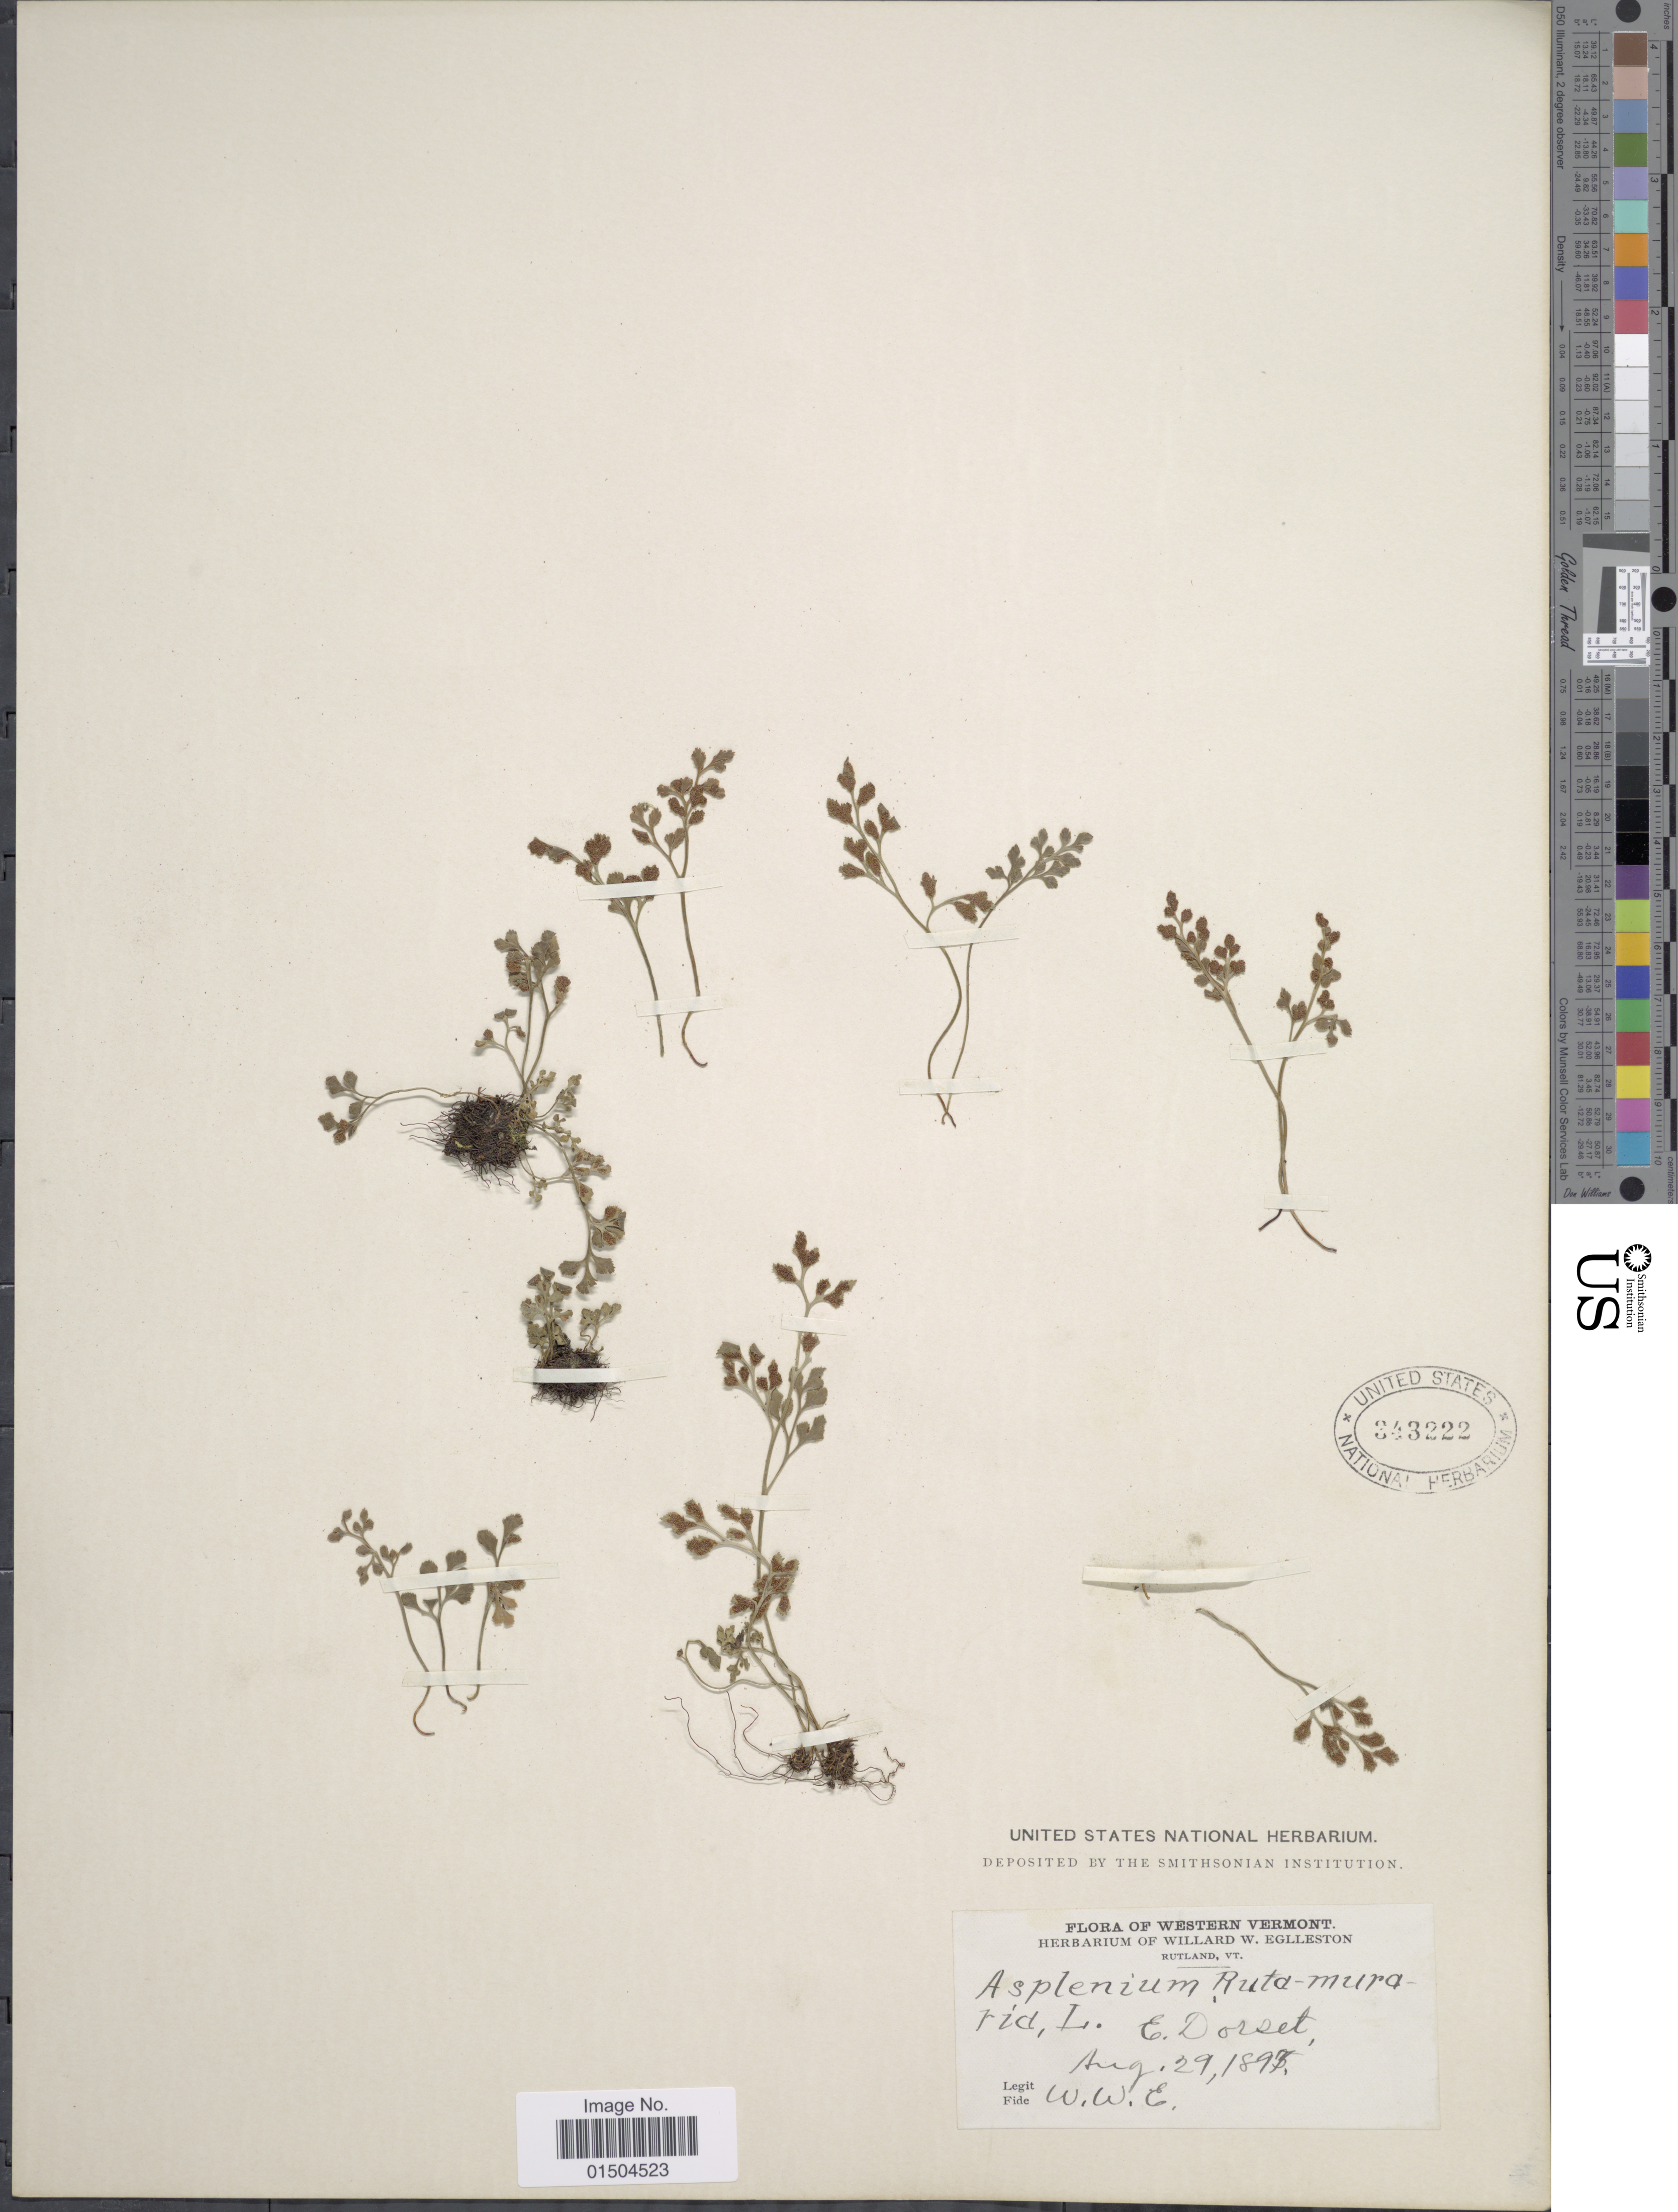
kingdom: Plantae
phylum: Tracheophyta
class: Polypodiopsida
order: Polypodiales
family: Aspleniaceae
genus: Asplenium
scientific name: Asplenium ruta-muraria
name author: L.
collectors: W. W. Eggleston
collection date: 1895-08-29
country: United States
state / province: Vermont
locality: Western Vermont. E. Dorset.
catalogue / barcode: US 343222